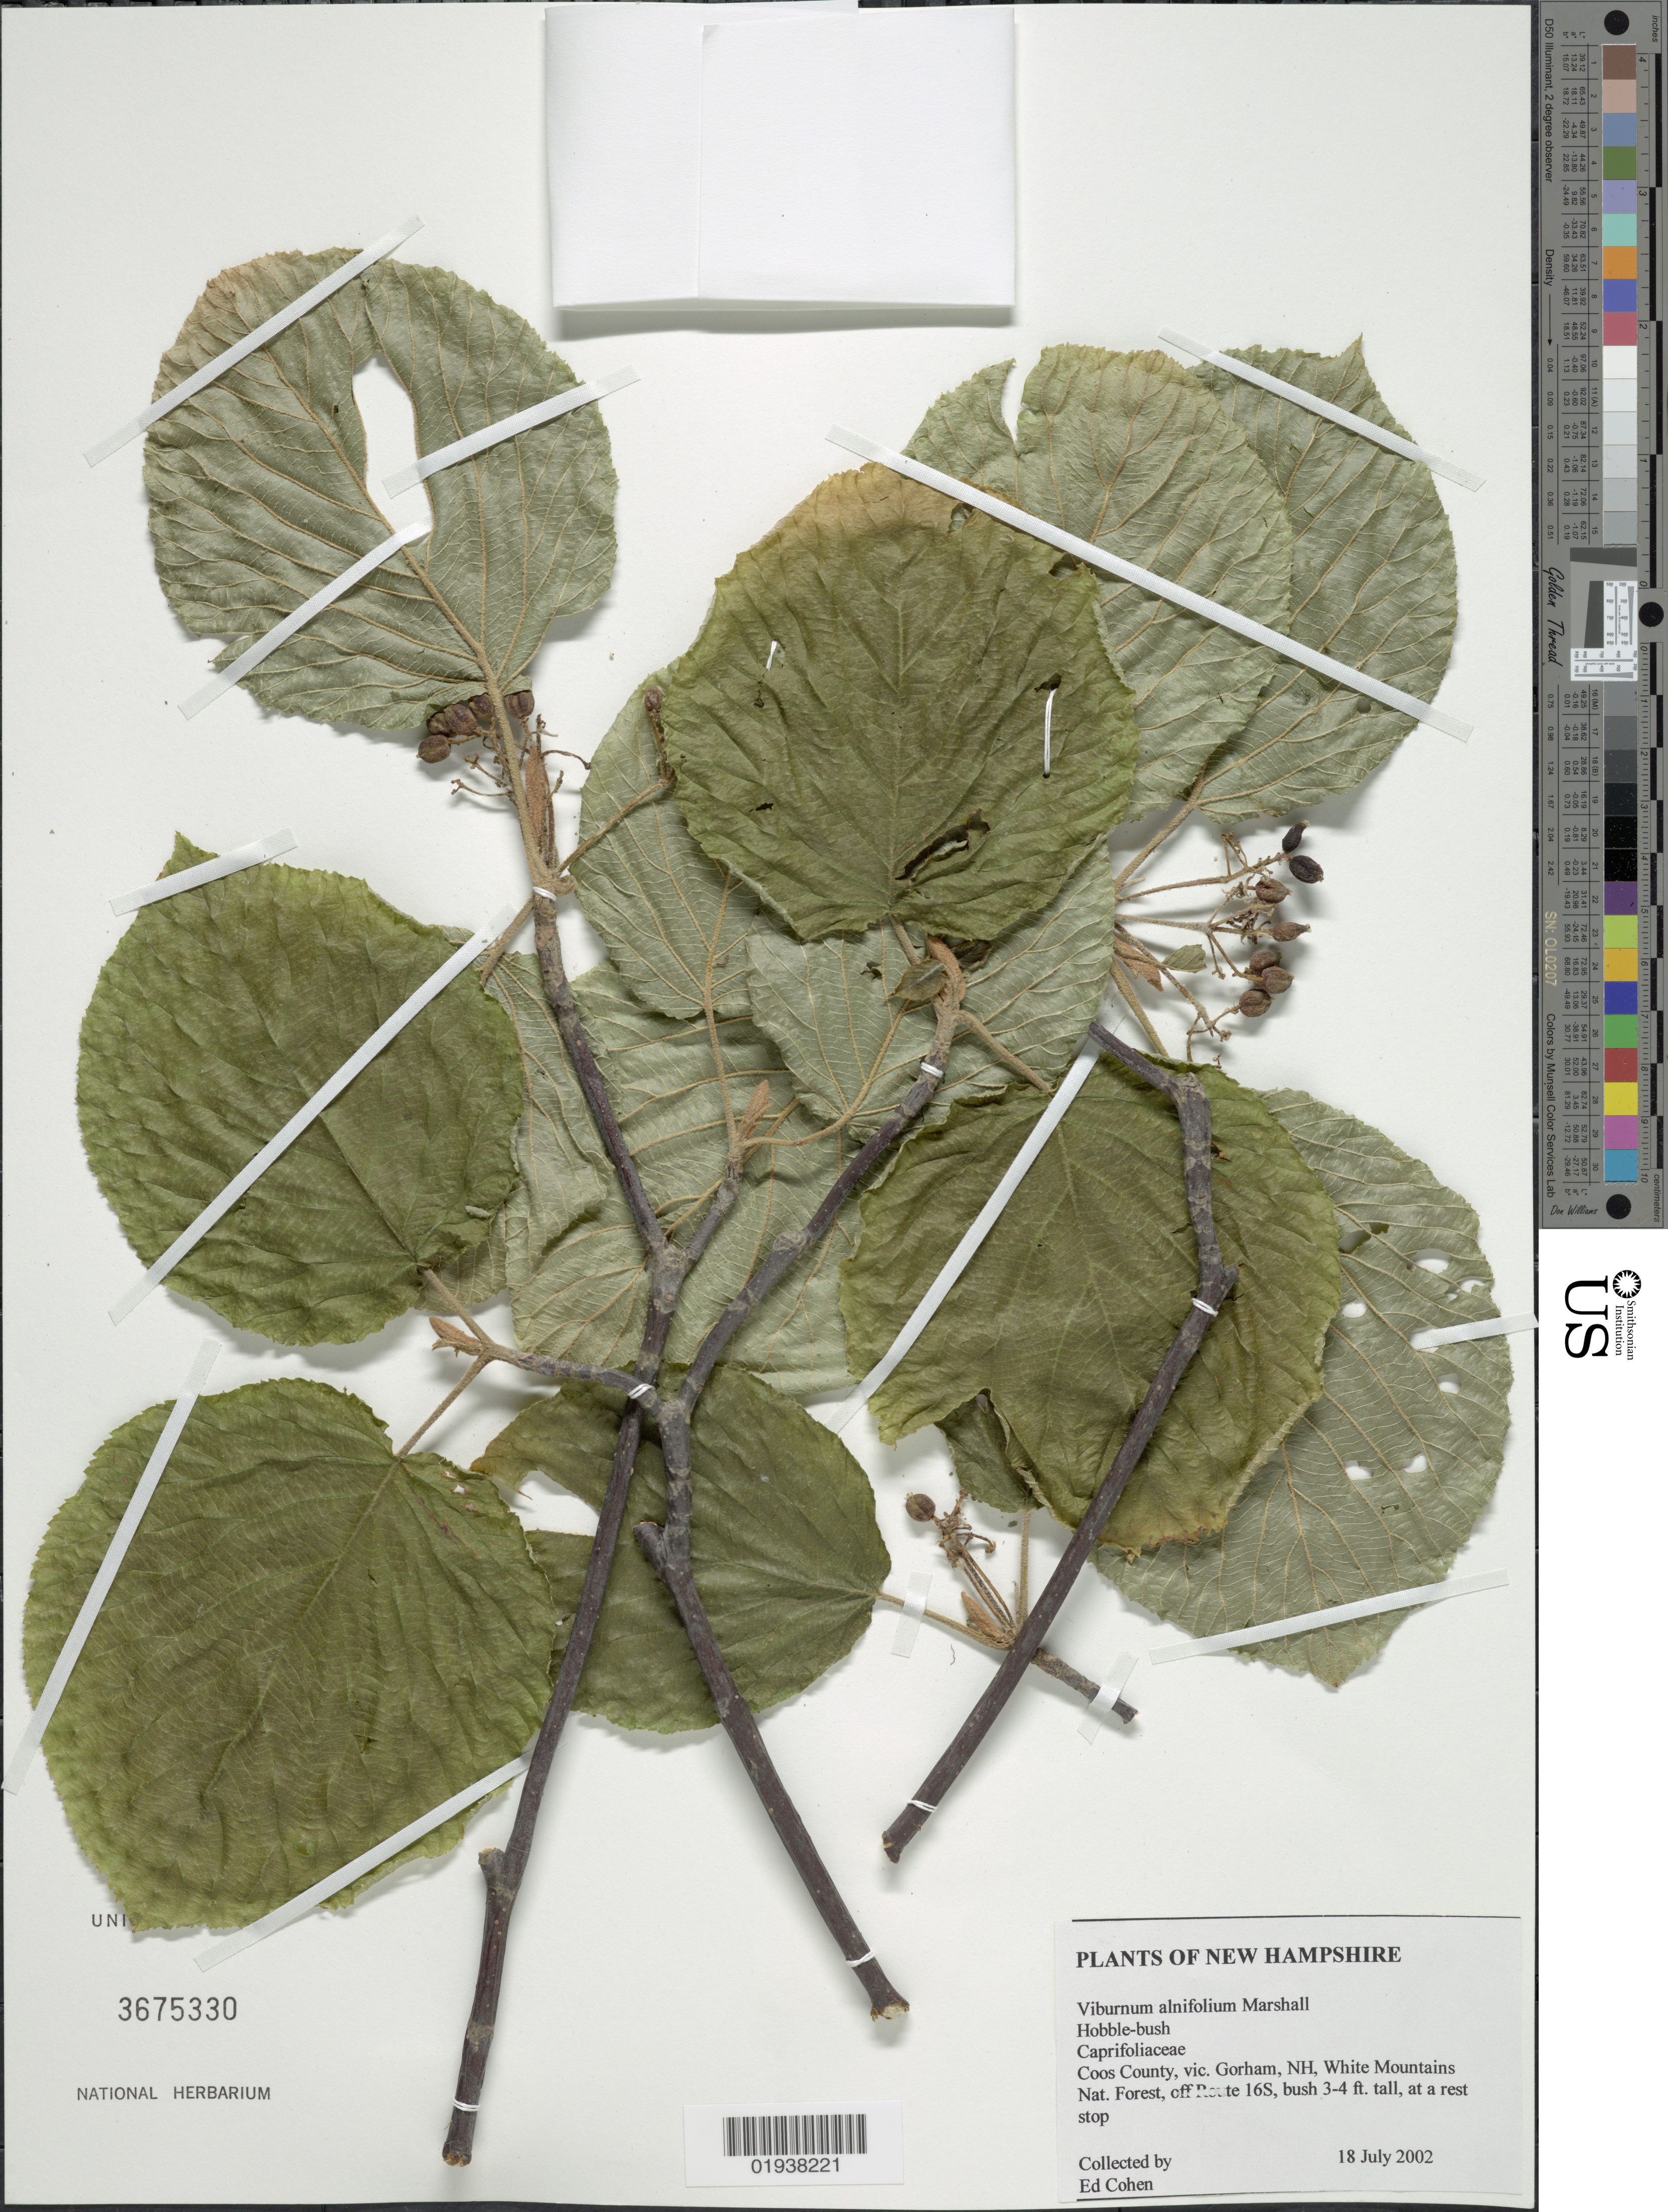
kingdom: Plantae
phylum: Tracheophyta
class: Magnoliopsida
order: Dipsacales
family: Viburnaceae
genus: Viburnum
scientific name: Viburnum alnifolium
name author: Marshall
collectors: E. Cohen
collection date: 2002-07-18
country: United States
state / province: New Hampshire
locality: Coos County, vic. Gorham, NH, White Mountains Nat. Forest, off Route 16S.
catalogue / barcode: US 3675330